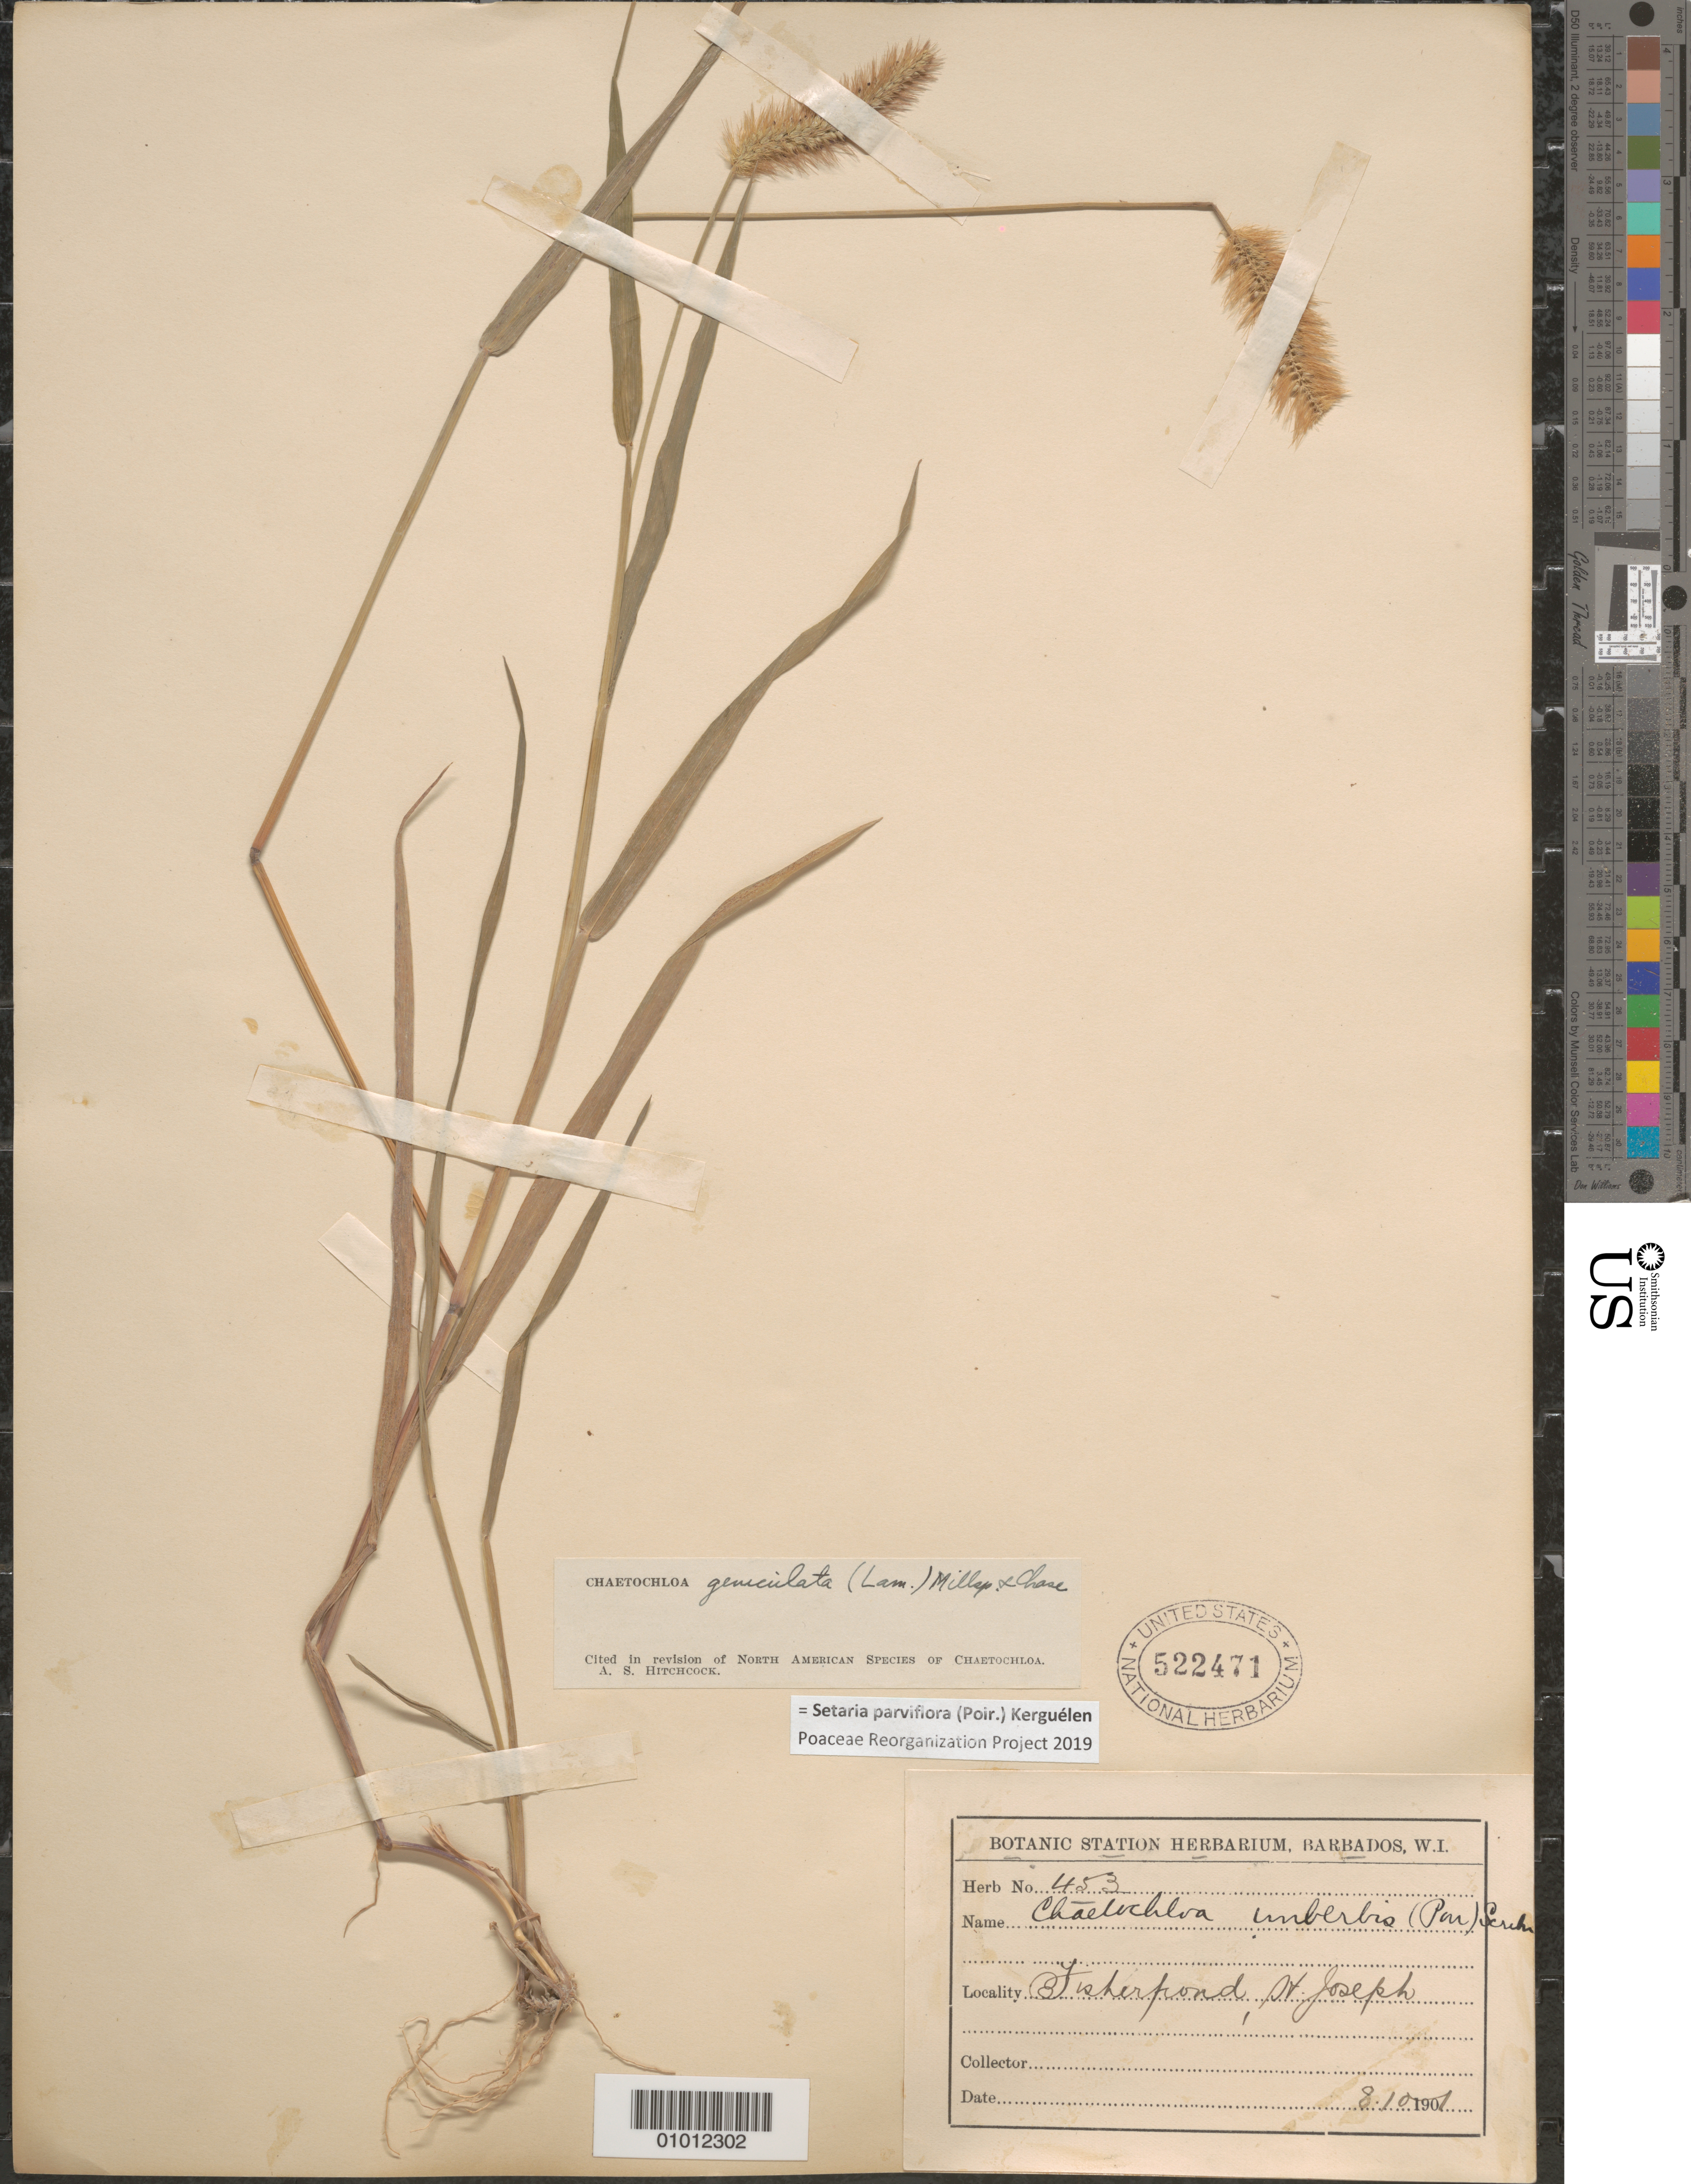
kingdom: Plantae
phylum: Tracheophyta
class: Liliopsida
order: Poales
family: Poaceae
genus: Setaria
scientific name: Setaria parviflora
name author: (Poir.) Kerguélen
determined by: Poaceae Reorganization Project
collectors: ex herb. Bot. Sta. Barbados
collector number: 453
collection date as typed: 08 Oct 1901 or 10 Aug 1901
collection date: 1901-08-10 or 1901-10-08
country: Barbados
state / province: Saint Joseph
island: Barbados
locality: Fisher Pond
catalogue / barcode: US 522471